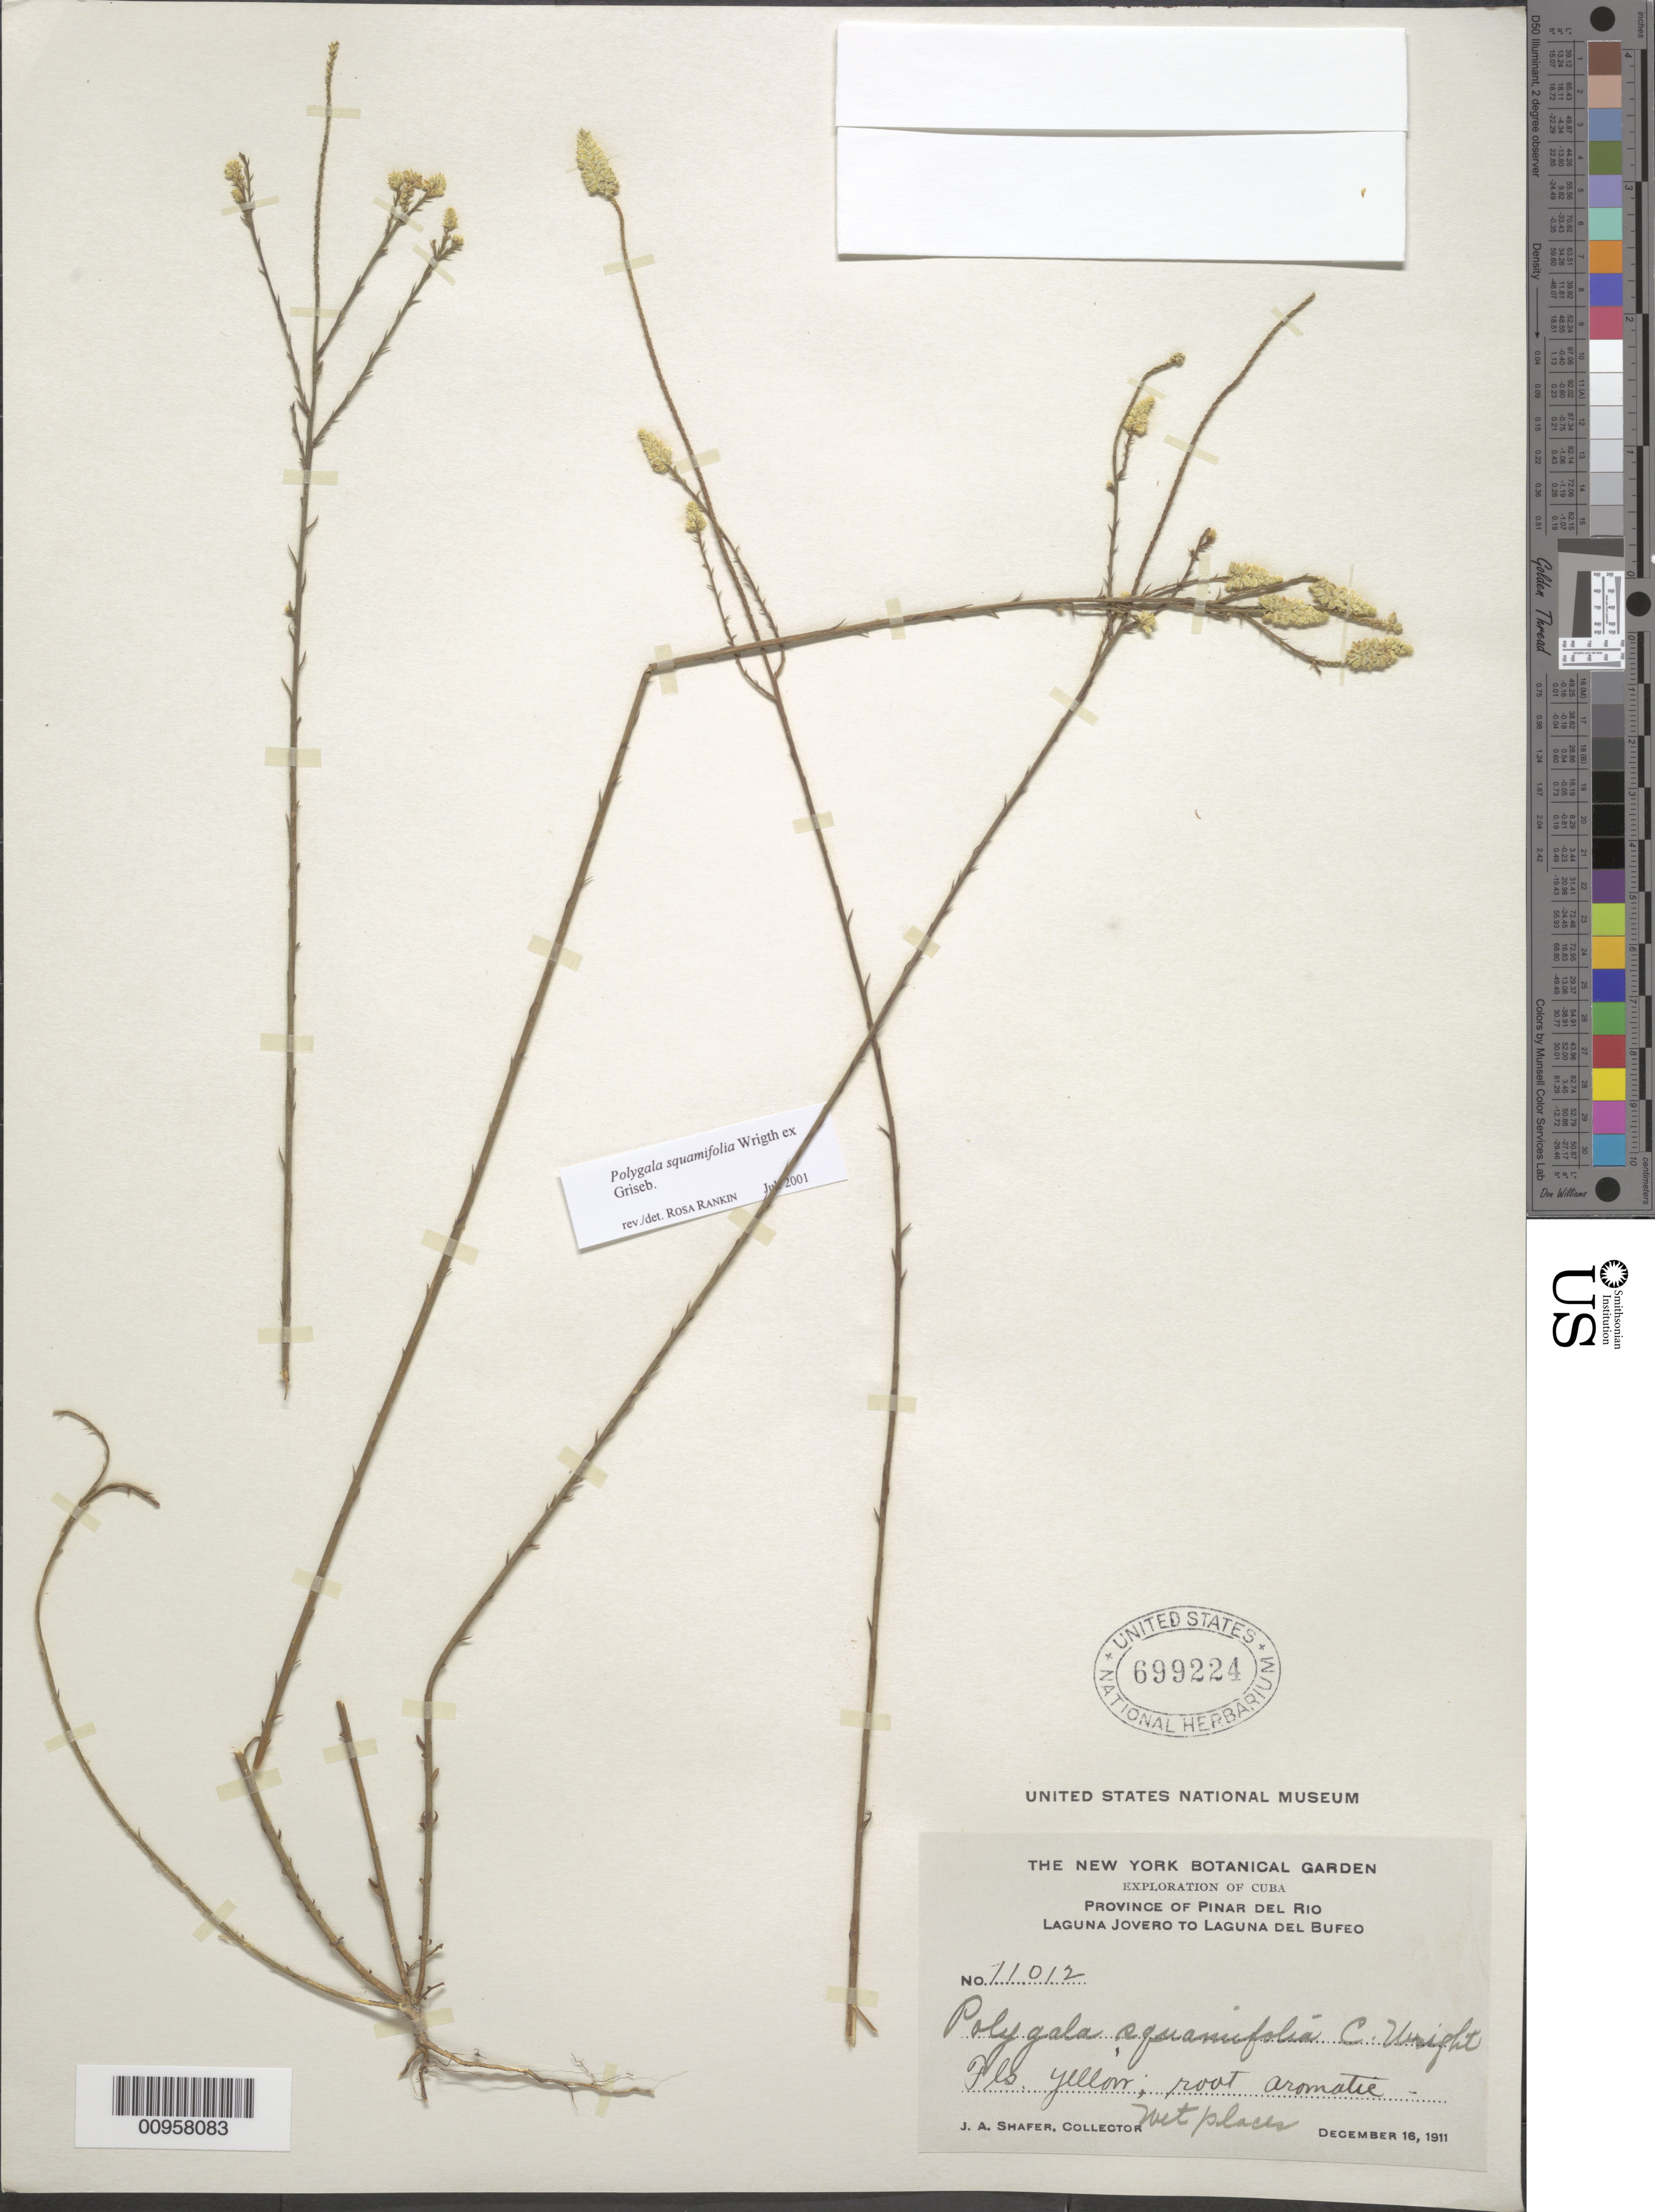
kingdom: Plantae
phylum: Tracheophyta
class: Magnoliopsida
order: Fabales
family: Polygalaceae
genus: Polygala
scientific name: Polygala squamifolia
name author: C. Wright in Griseb.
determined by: Rankin Rodriguez, Rosa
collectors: J. A. Shafer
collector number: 11012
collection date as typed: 16 Dec 1911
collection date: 1911-12-16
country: Cuba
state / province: Pinar del Rio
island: Cuba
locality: Laguna Jovero to Laguna del Bufeo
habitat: Wet places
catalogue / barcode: US 699224